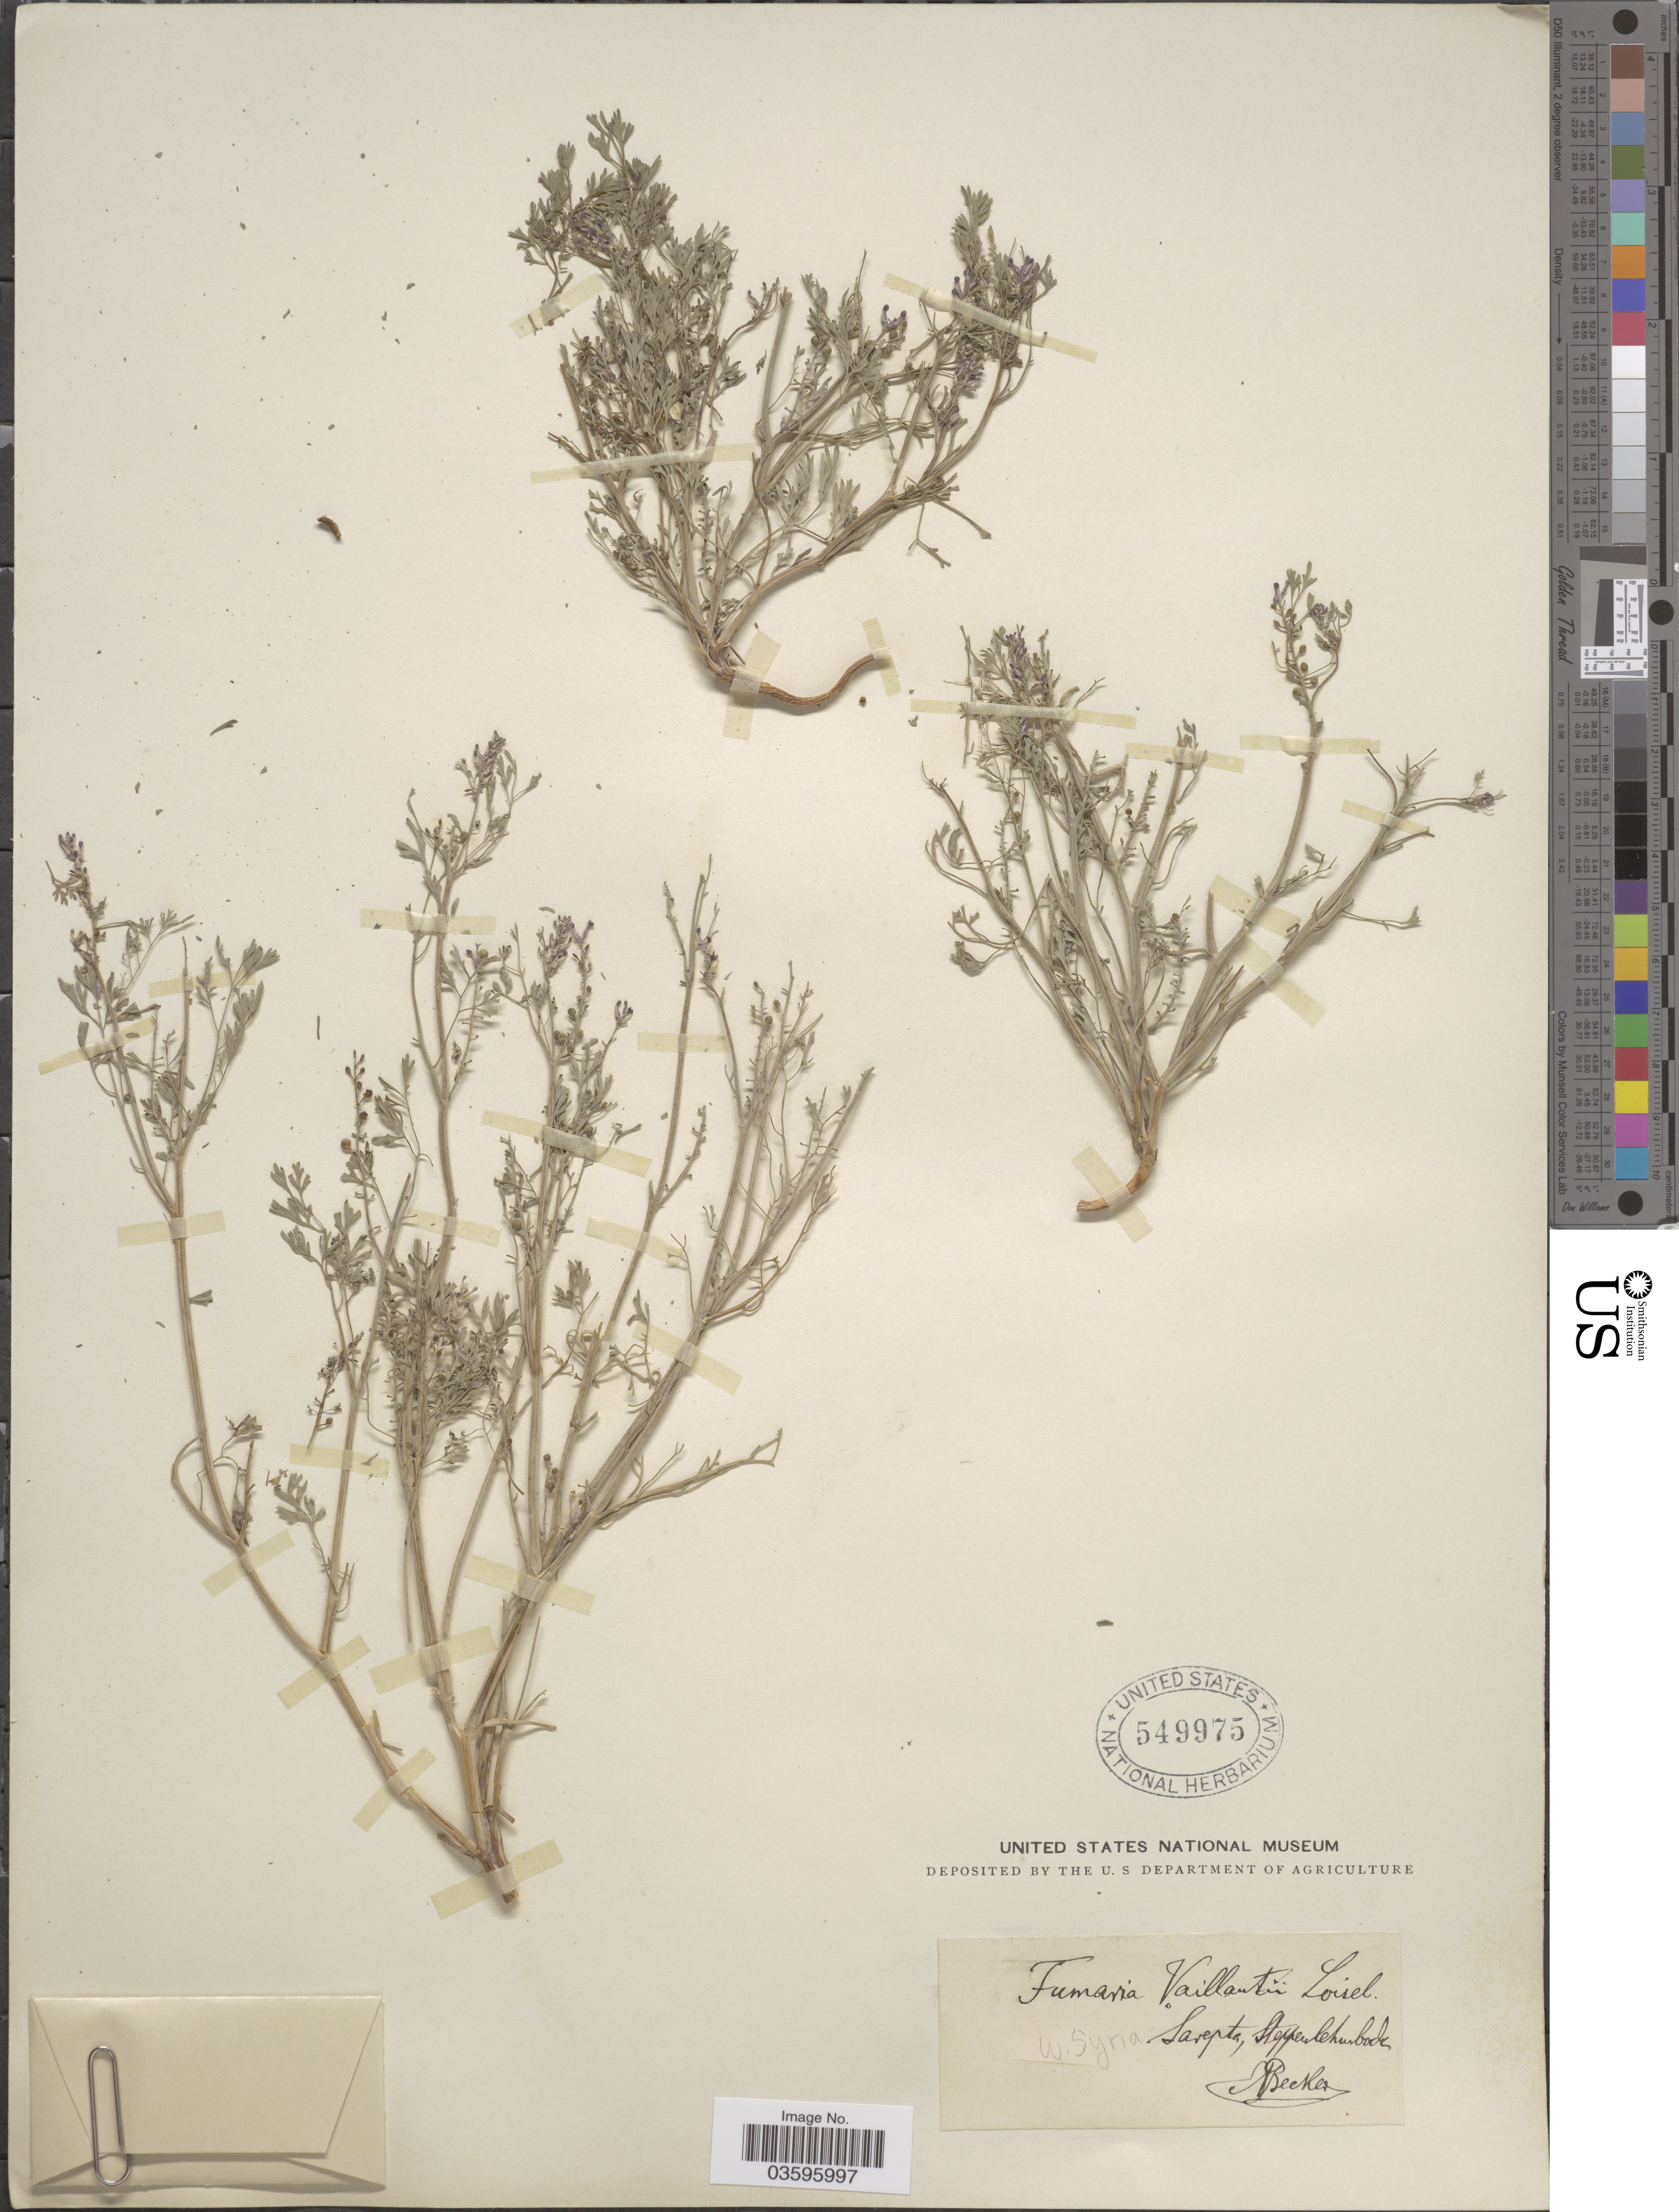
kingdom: Plantae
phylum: Tracheophyta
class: Magnoliopsida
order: Ranunculales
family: Papaveraceae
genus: Fumaria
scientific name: Fumaria vaillantii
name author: Loisel.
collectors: A. Becker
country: Russian Federation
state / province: Volgograd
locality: Sarepta, Steppen lehmboden.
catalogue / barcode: US 549975